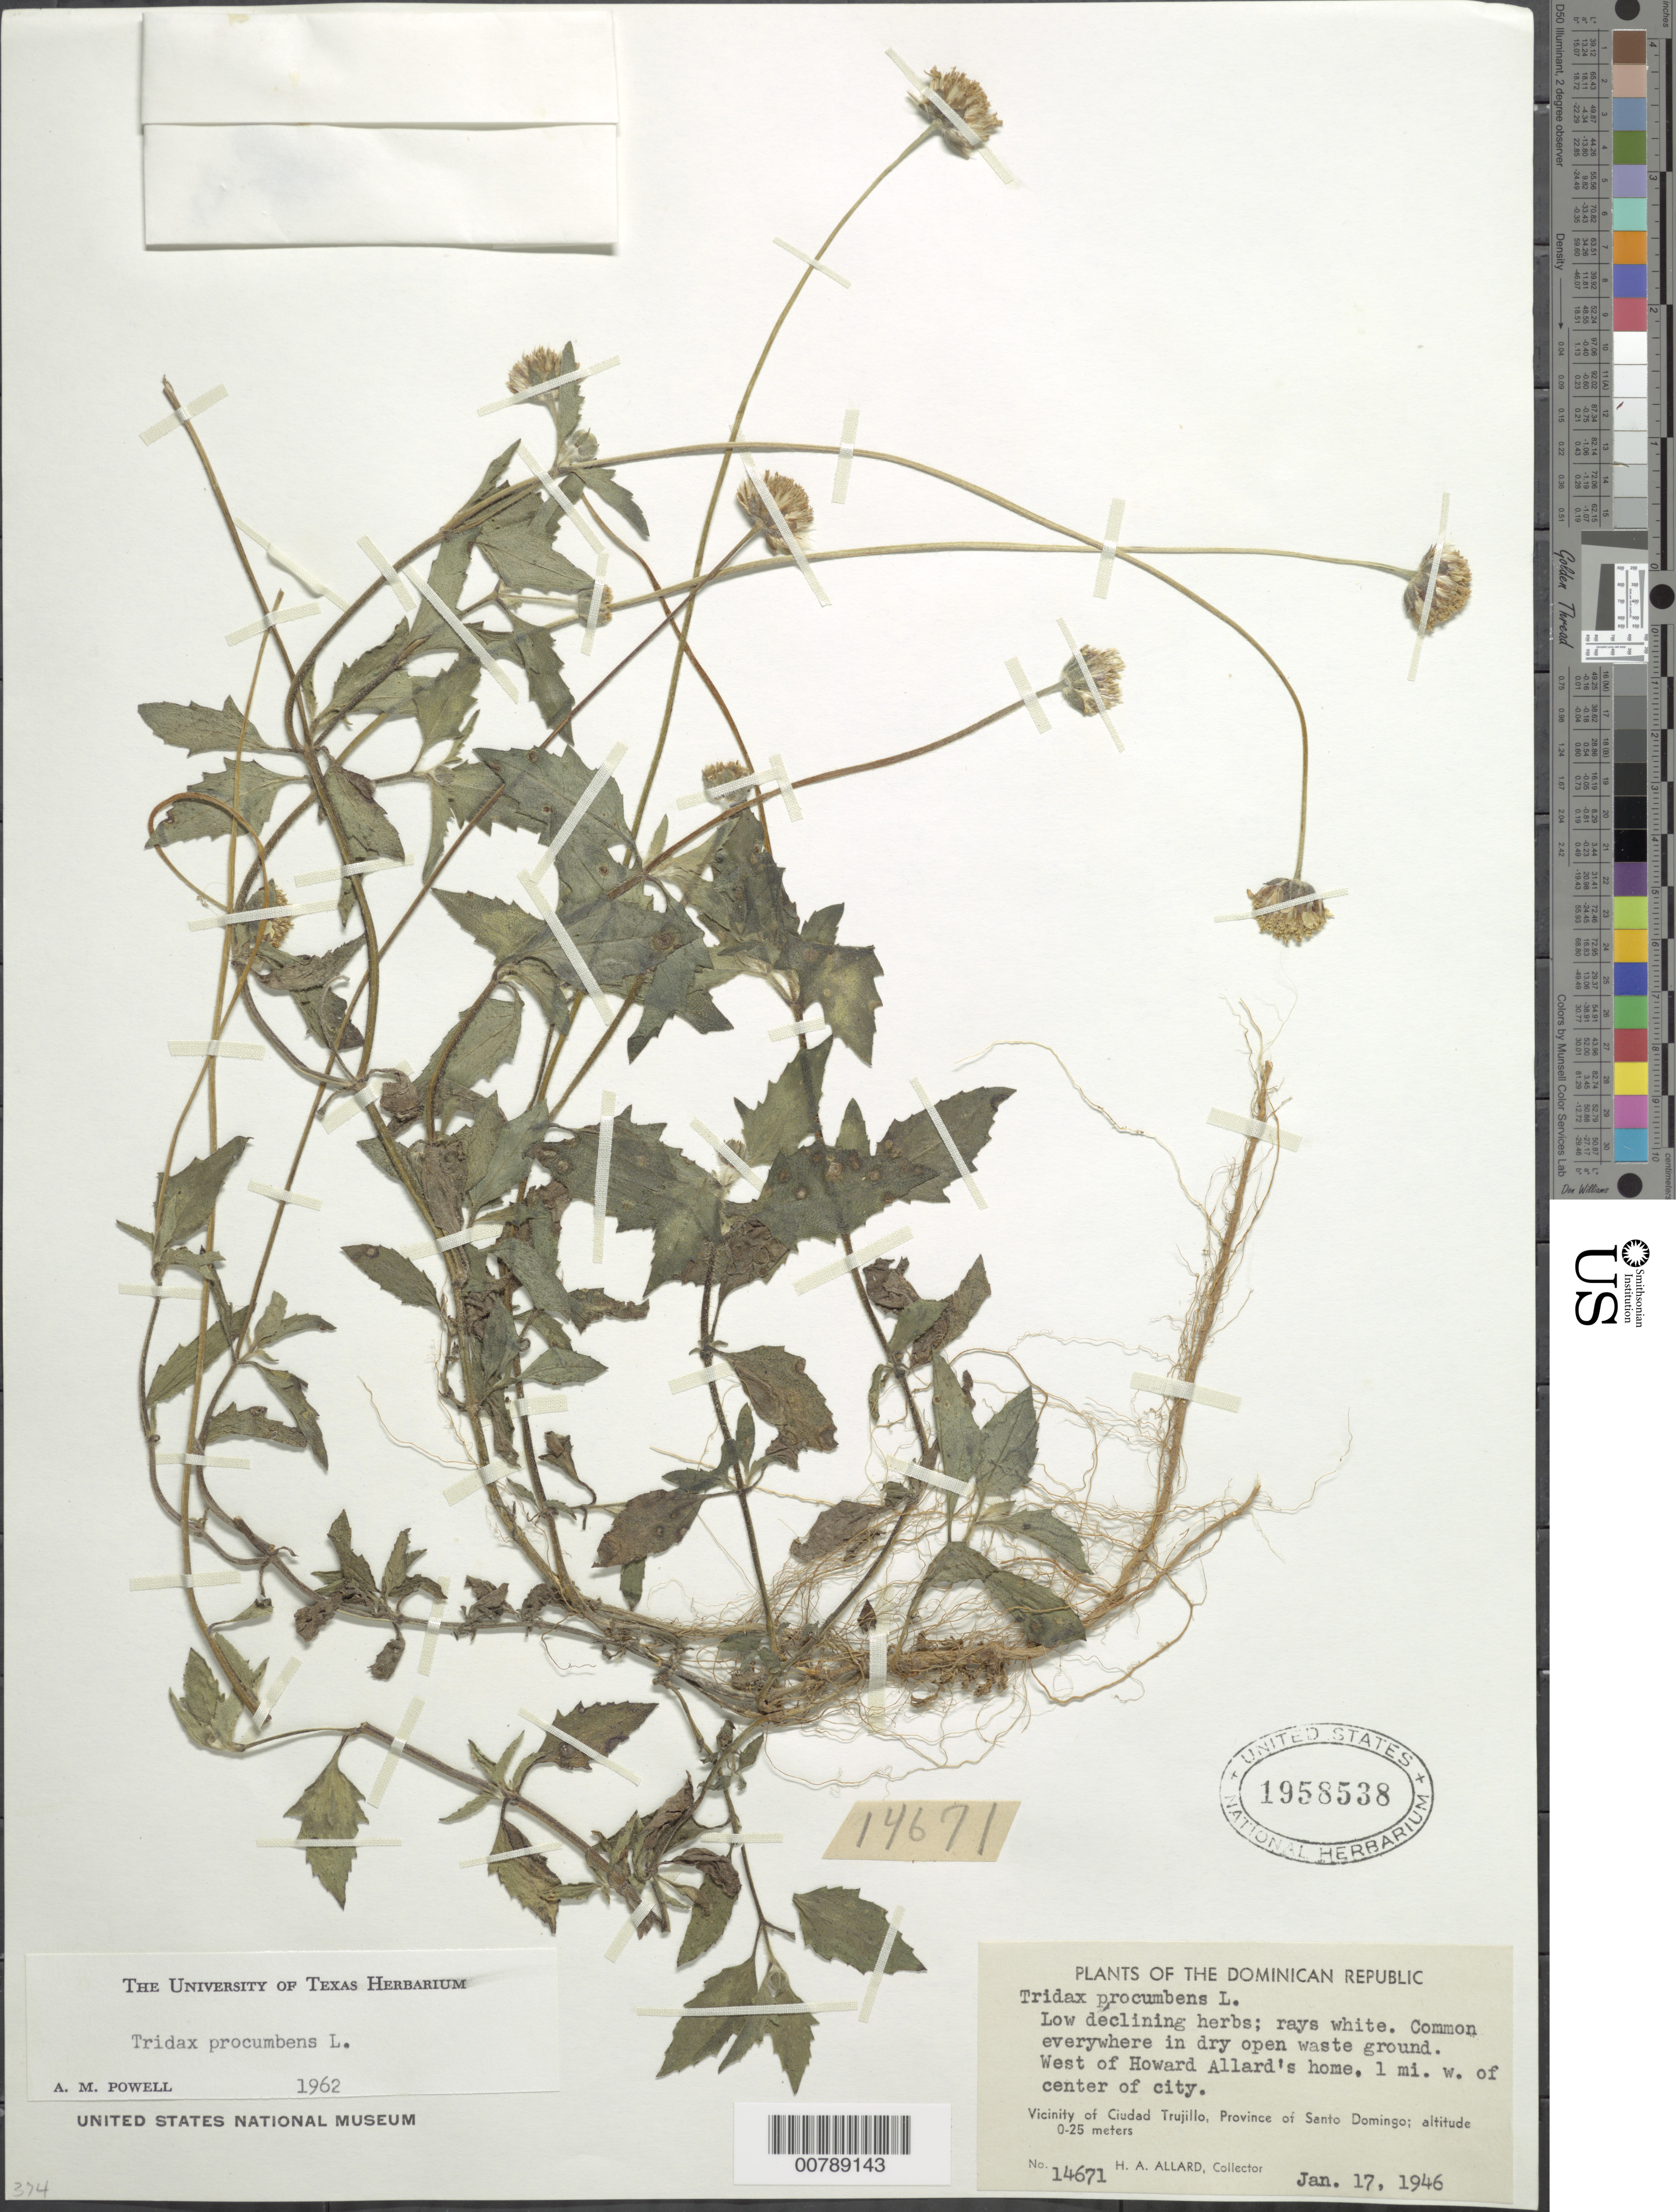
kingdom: Plantae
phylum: Tracheophyta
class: Magnoliopsida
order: Asterales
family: Asteraceae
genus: Tridax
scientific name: Tridax procumbens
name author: L.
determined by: Powell, A.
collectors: H. A. Allard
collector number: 14671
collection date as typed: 17 Jan 1946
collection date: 1946-01-17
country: Dominican Republic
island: Hispaniola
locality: Vicinity of Ciudad Trujillo, Province of Santo Domingo. West of Howard Allard's home, 1 mi W of center of city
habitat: Common everywhere in dry open waste ground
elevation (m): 0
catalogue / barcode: US 1958538